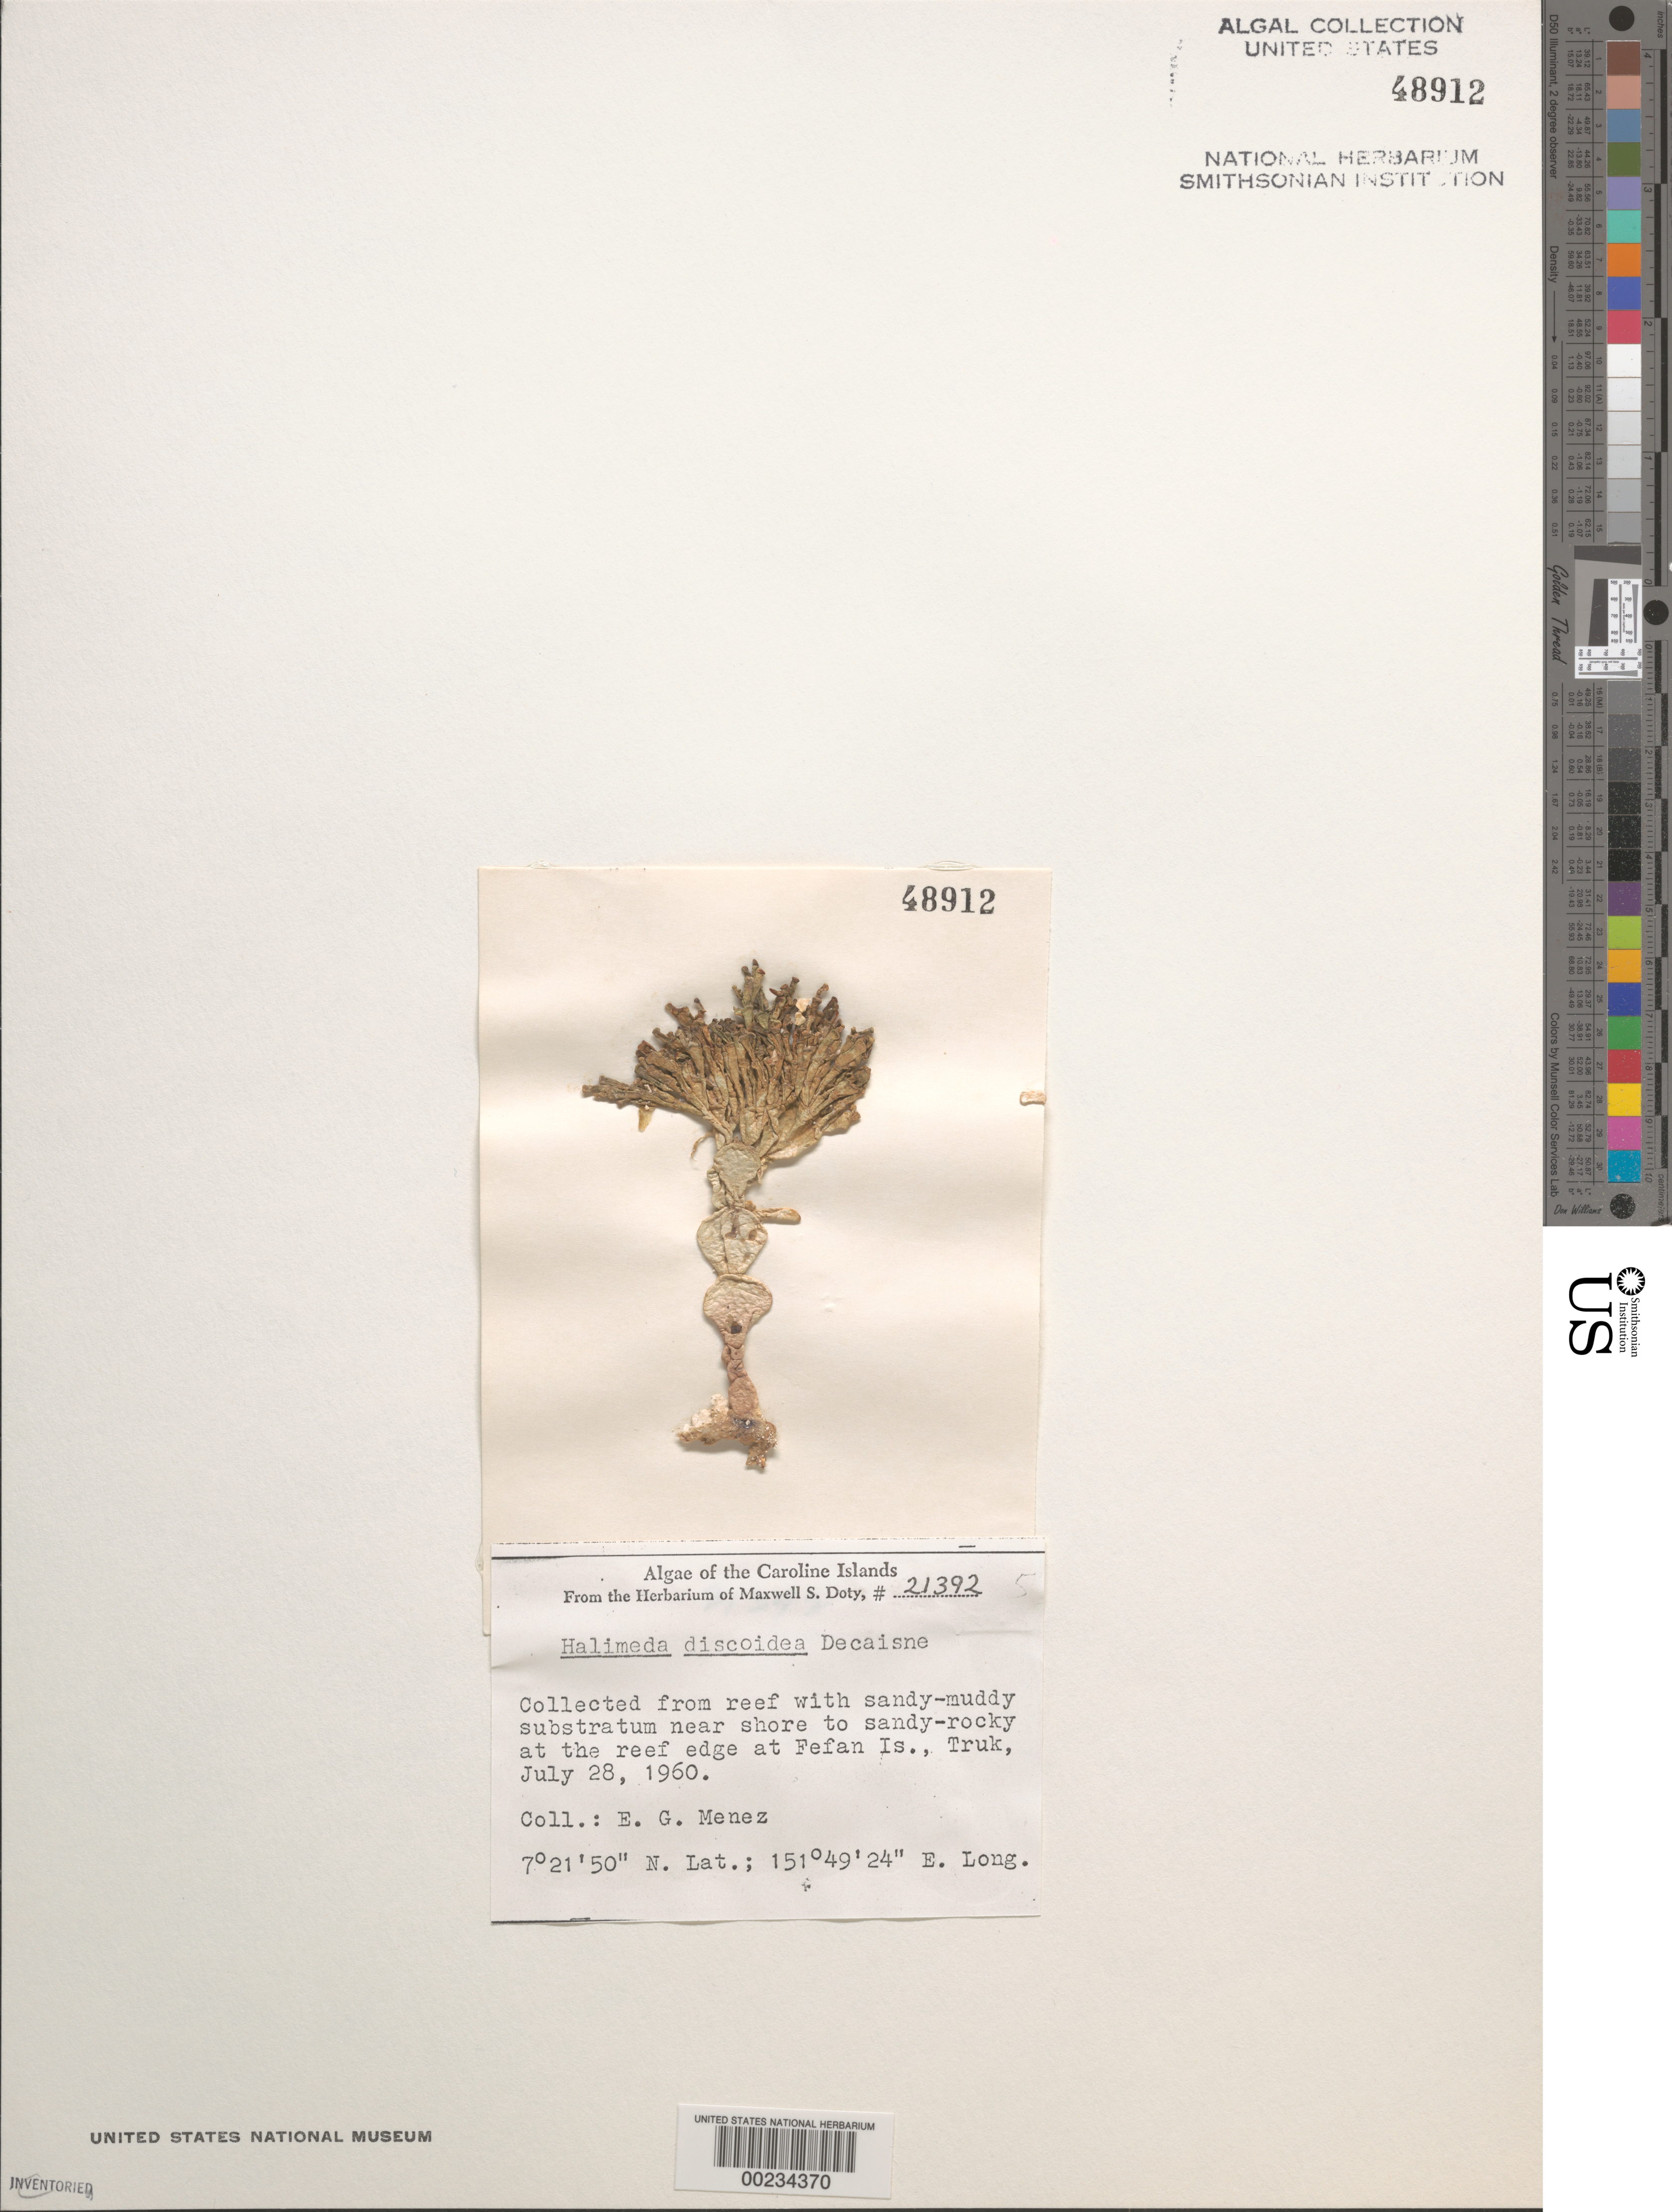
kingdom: Plantae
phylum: Chlorophyta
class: Ulvophyceae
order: Bryopsidales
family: Halimedaceae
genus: Halimeda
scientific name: Halimeda discoidea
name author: Decne.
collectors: Meñez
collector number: MSD 21392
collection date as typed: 28 Jul 1960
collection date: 1960-07-28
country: Micronesia, Federated States of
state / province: Truk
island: Fefan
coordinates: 7 21' 50" N, 151 49' 24" E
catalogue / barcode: US 48912